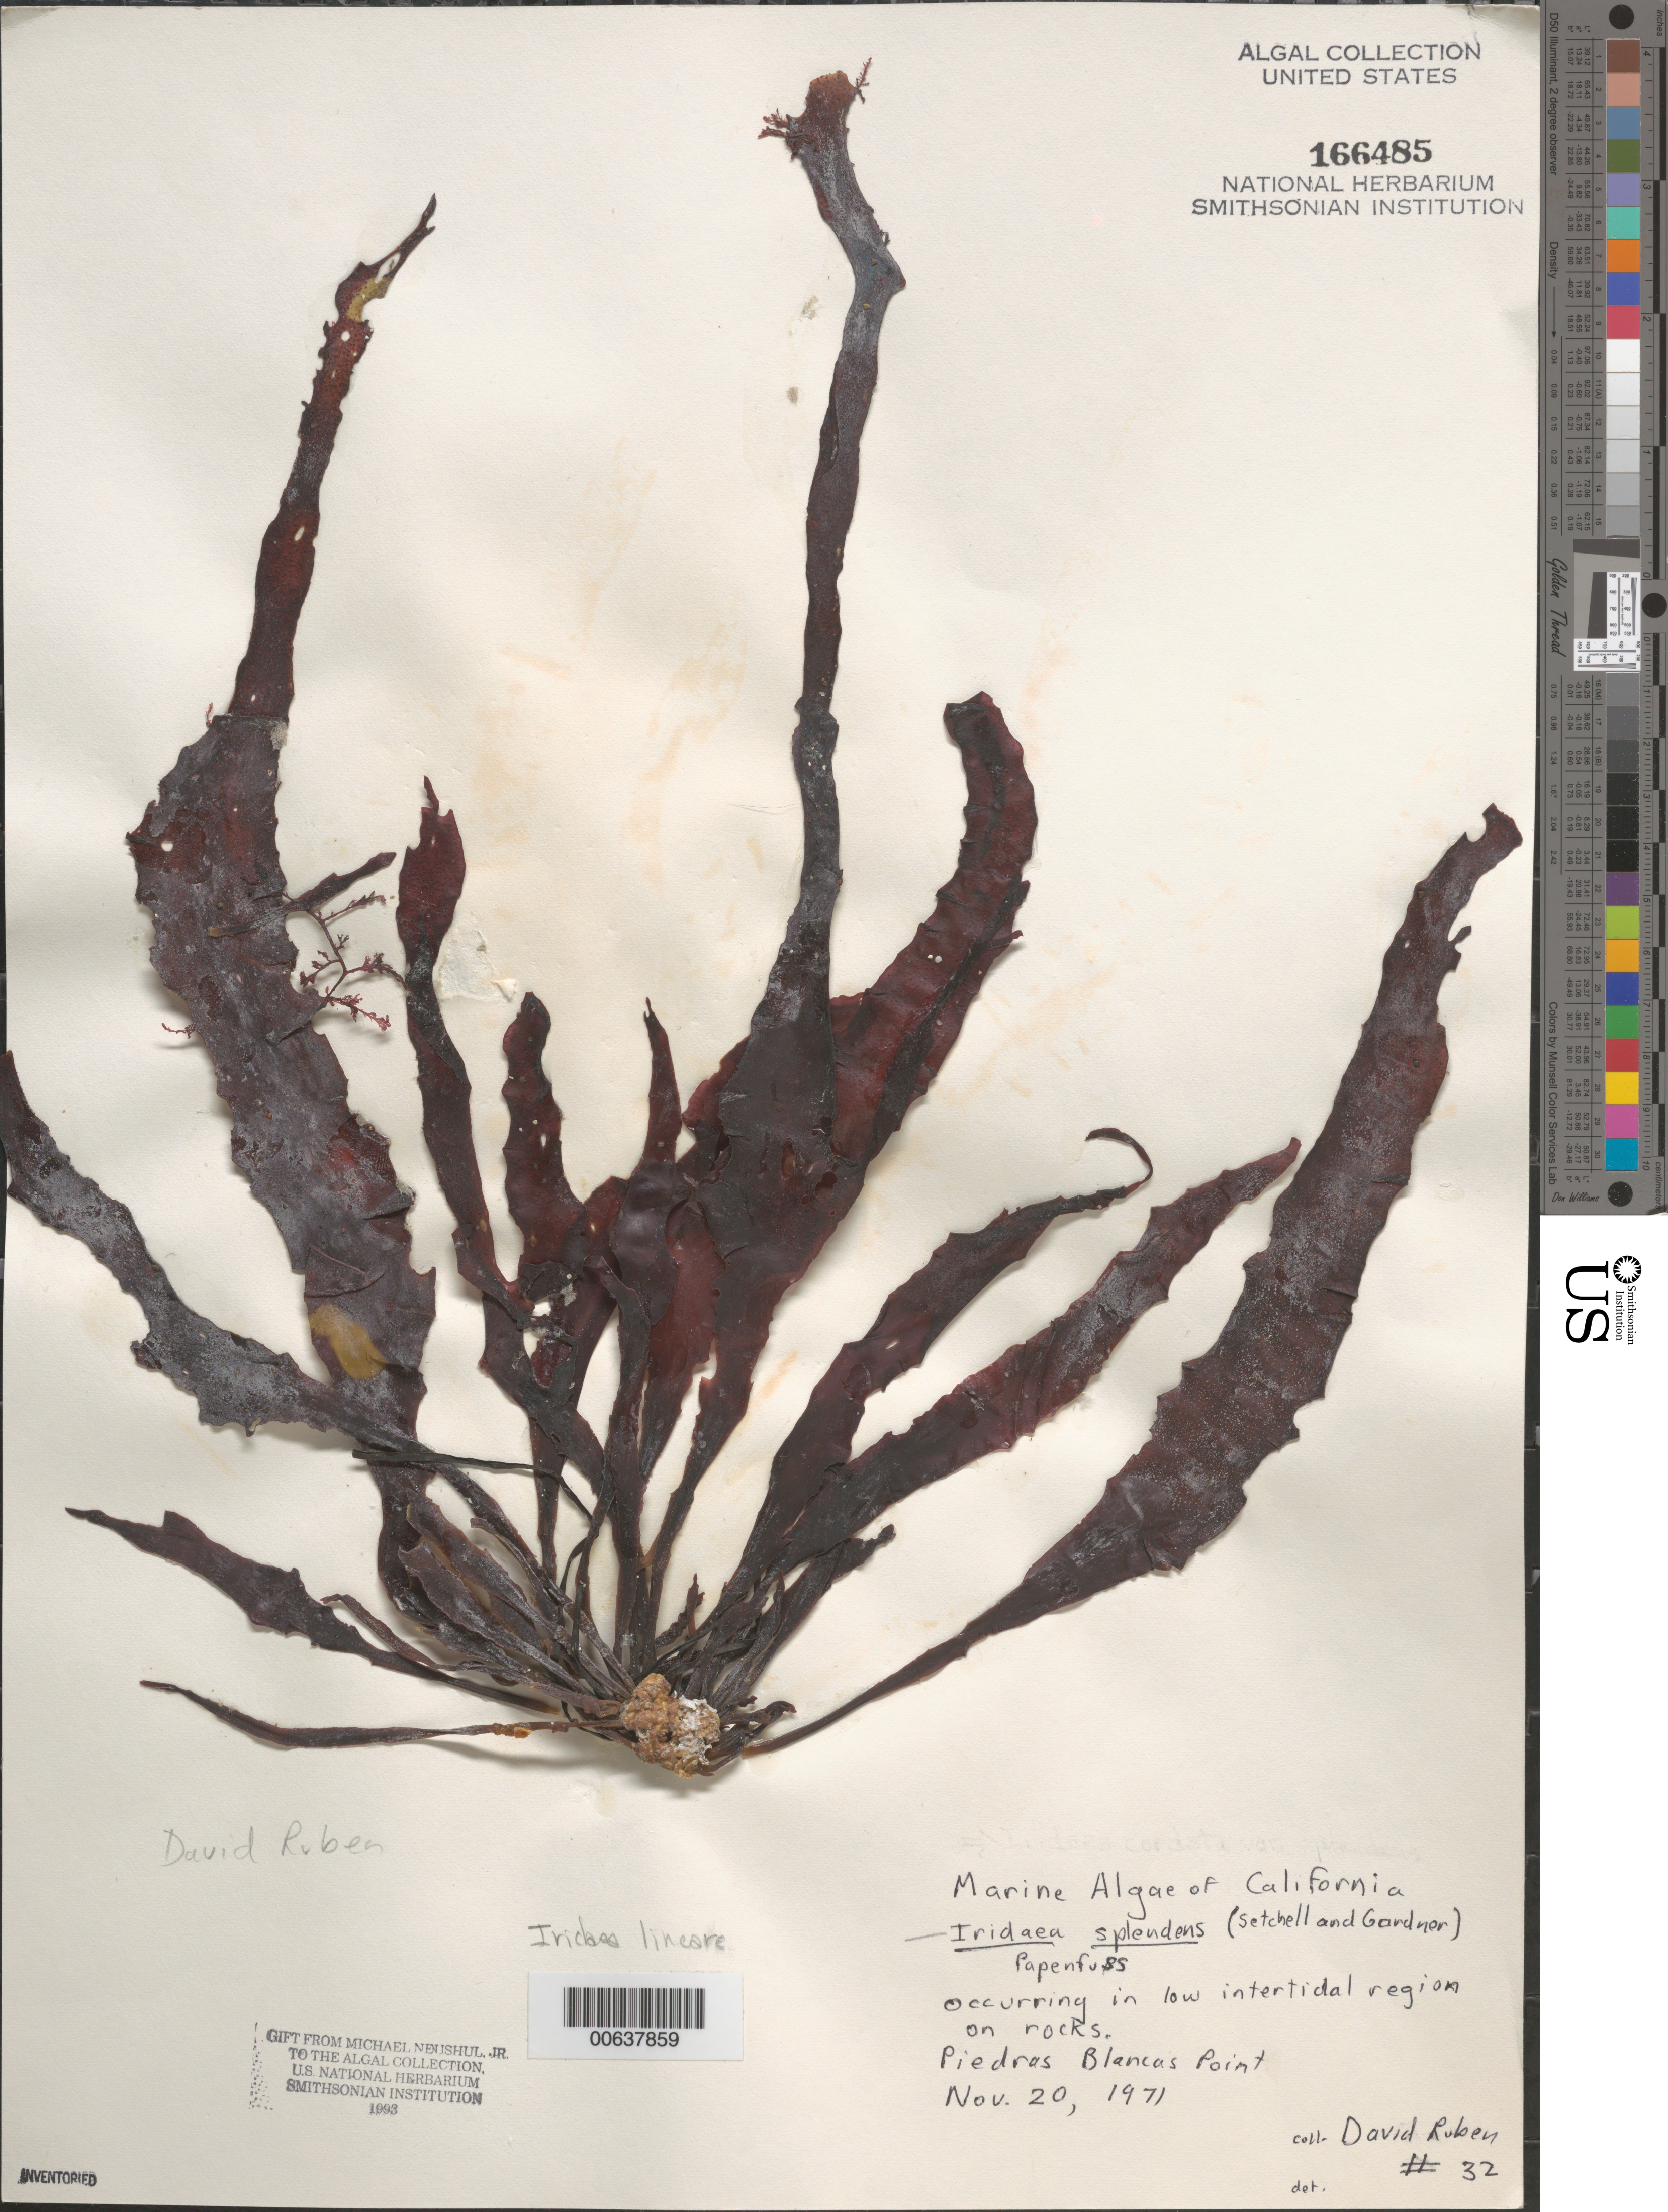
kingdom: Plantae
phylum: Rhodophyta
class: Florideophyceae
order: Gigartinales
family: Gigartinaceae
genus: Mazzaella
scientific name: Mazzaella linearis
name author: (Setchell & N.L. Gardner) Fredericq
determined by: Algae name updating Project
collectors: D. Ruben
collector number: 32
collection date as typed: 20 Nov 1971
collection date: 1971-11-20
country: United States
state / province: California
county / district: San Luis Obispo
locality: Piedras Blancas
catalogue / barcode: US 166485